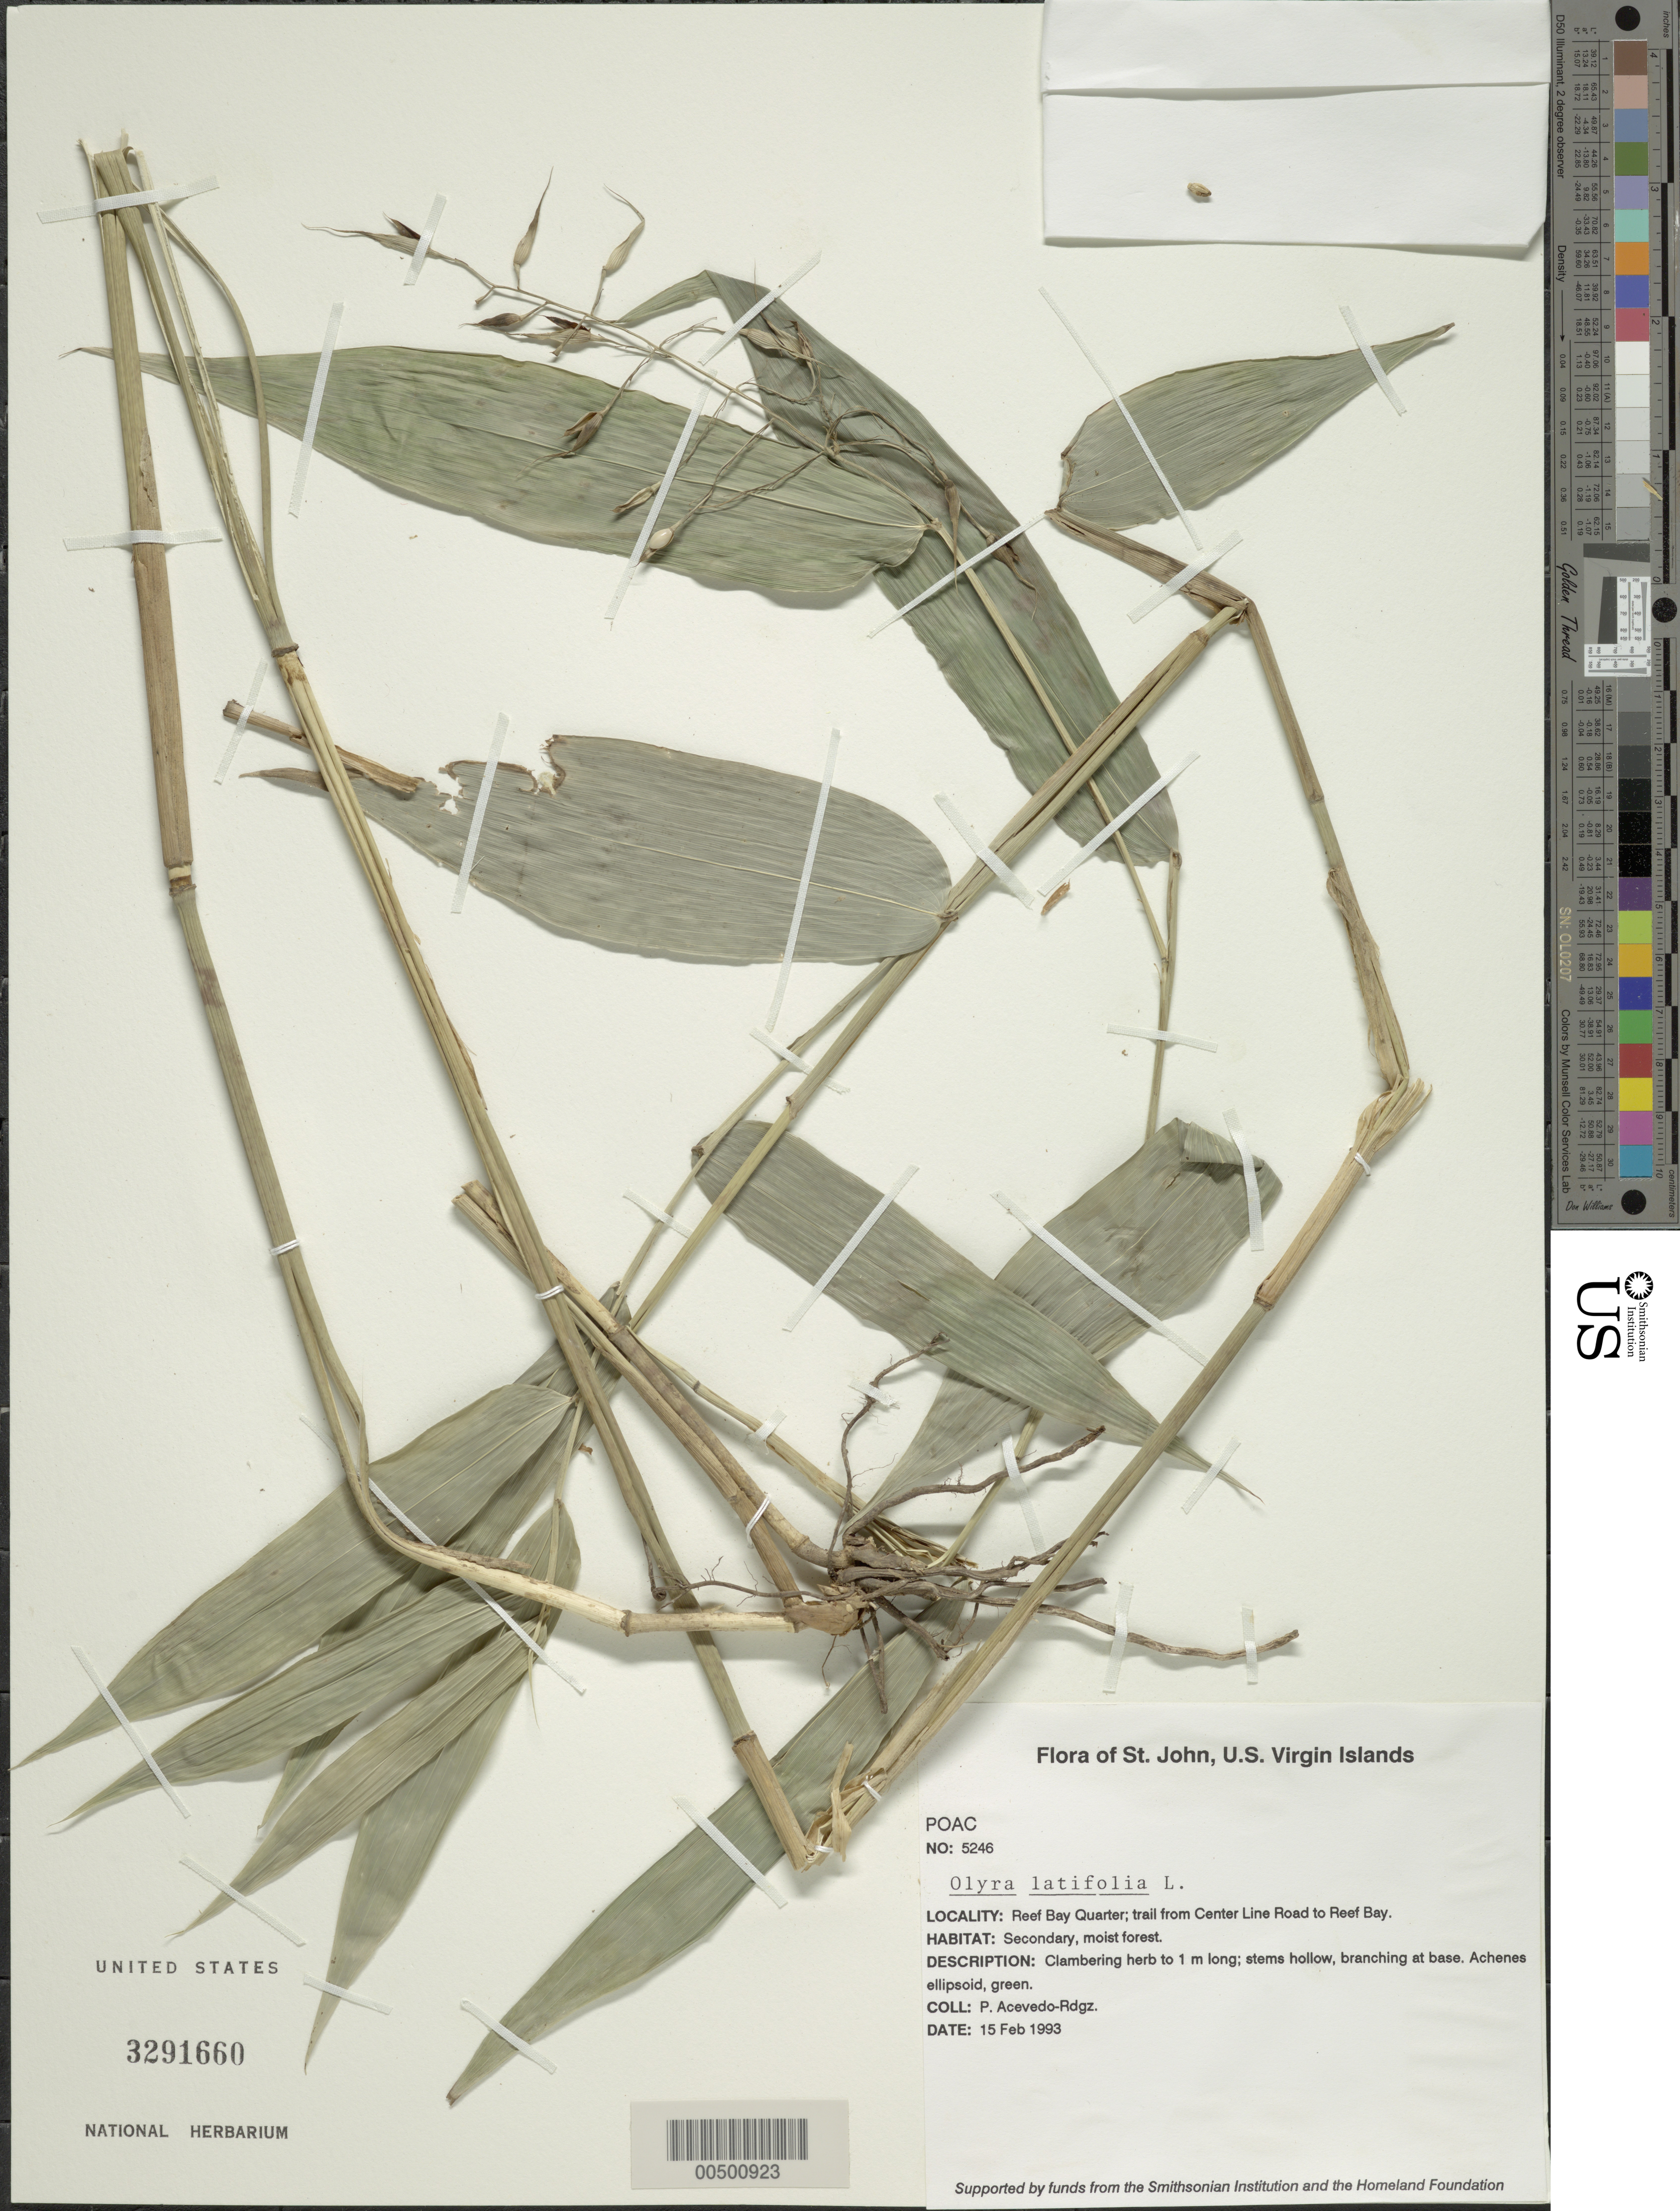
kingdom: Plantae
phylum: Tracheophyta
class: Liliopsida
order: Poales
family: Poaceae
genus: Olyra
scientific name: Olyra latifolia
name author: L.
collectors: P. Acevedo-Rodr.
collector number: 5246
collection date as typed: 15 Feb 1993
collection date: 1993-02-15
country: U.S. Virgin Islands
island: St. John Island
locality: Reef bay quarter, trail from center line road to reef bay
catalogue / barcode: US 3291660